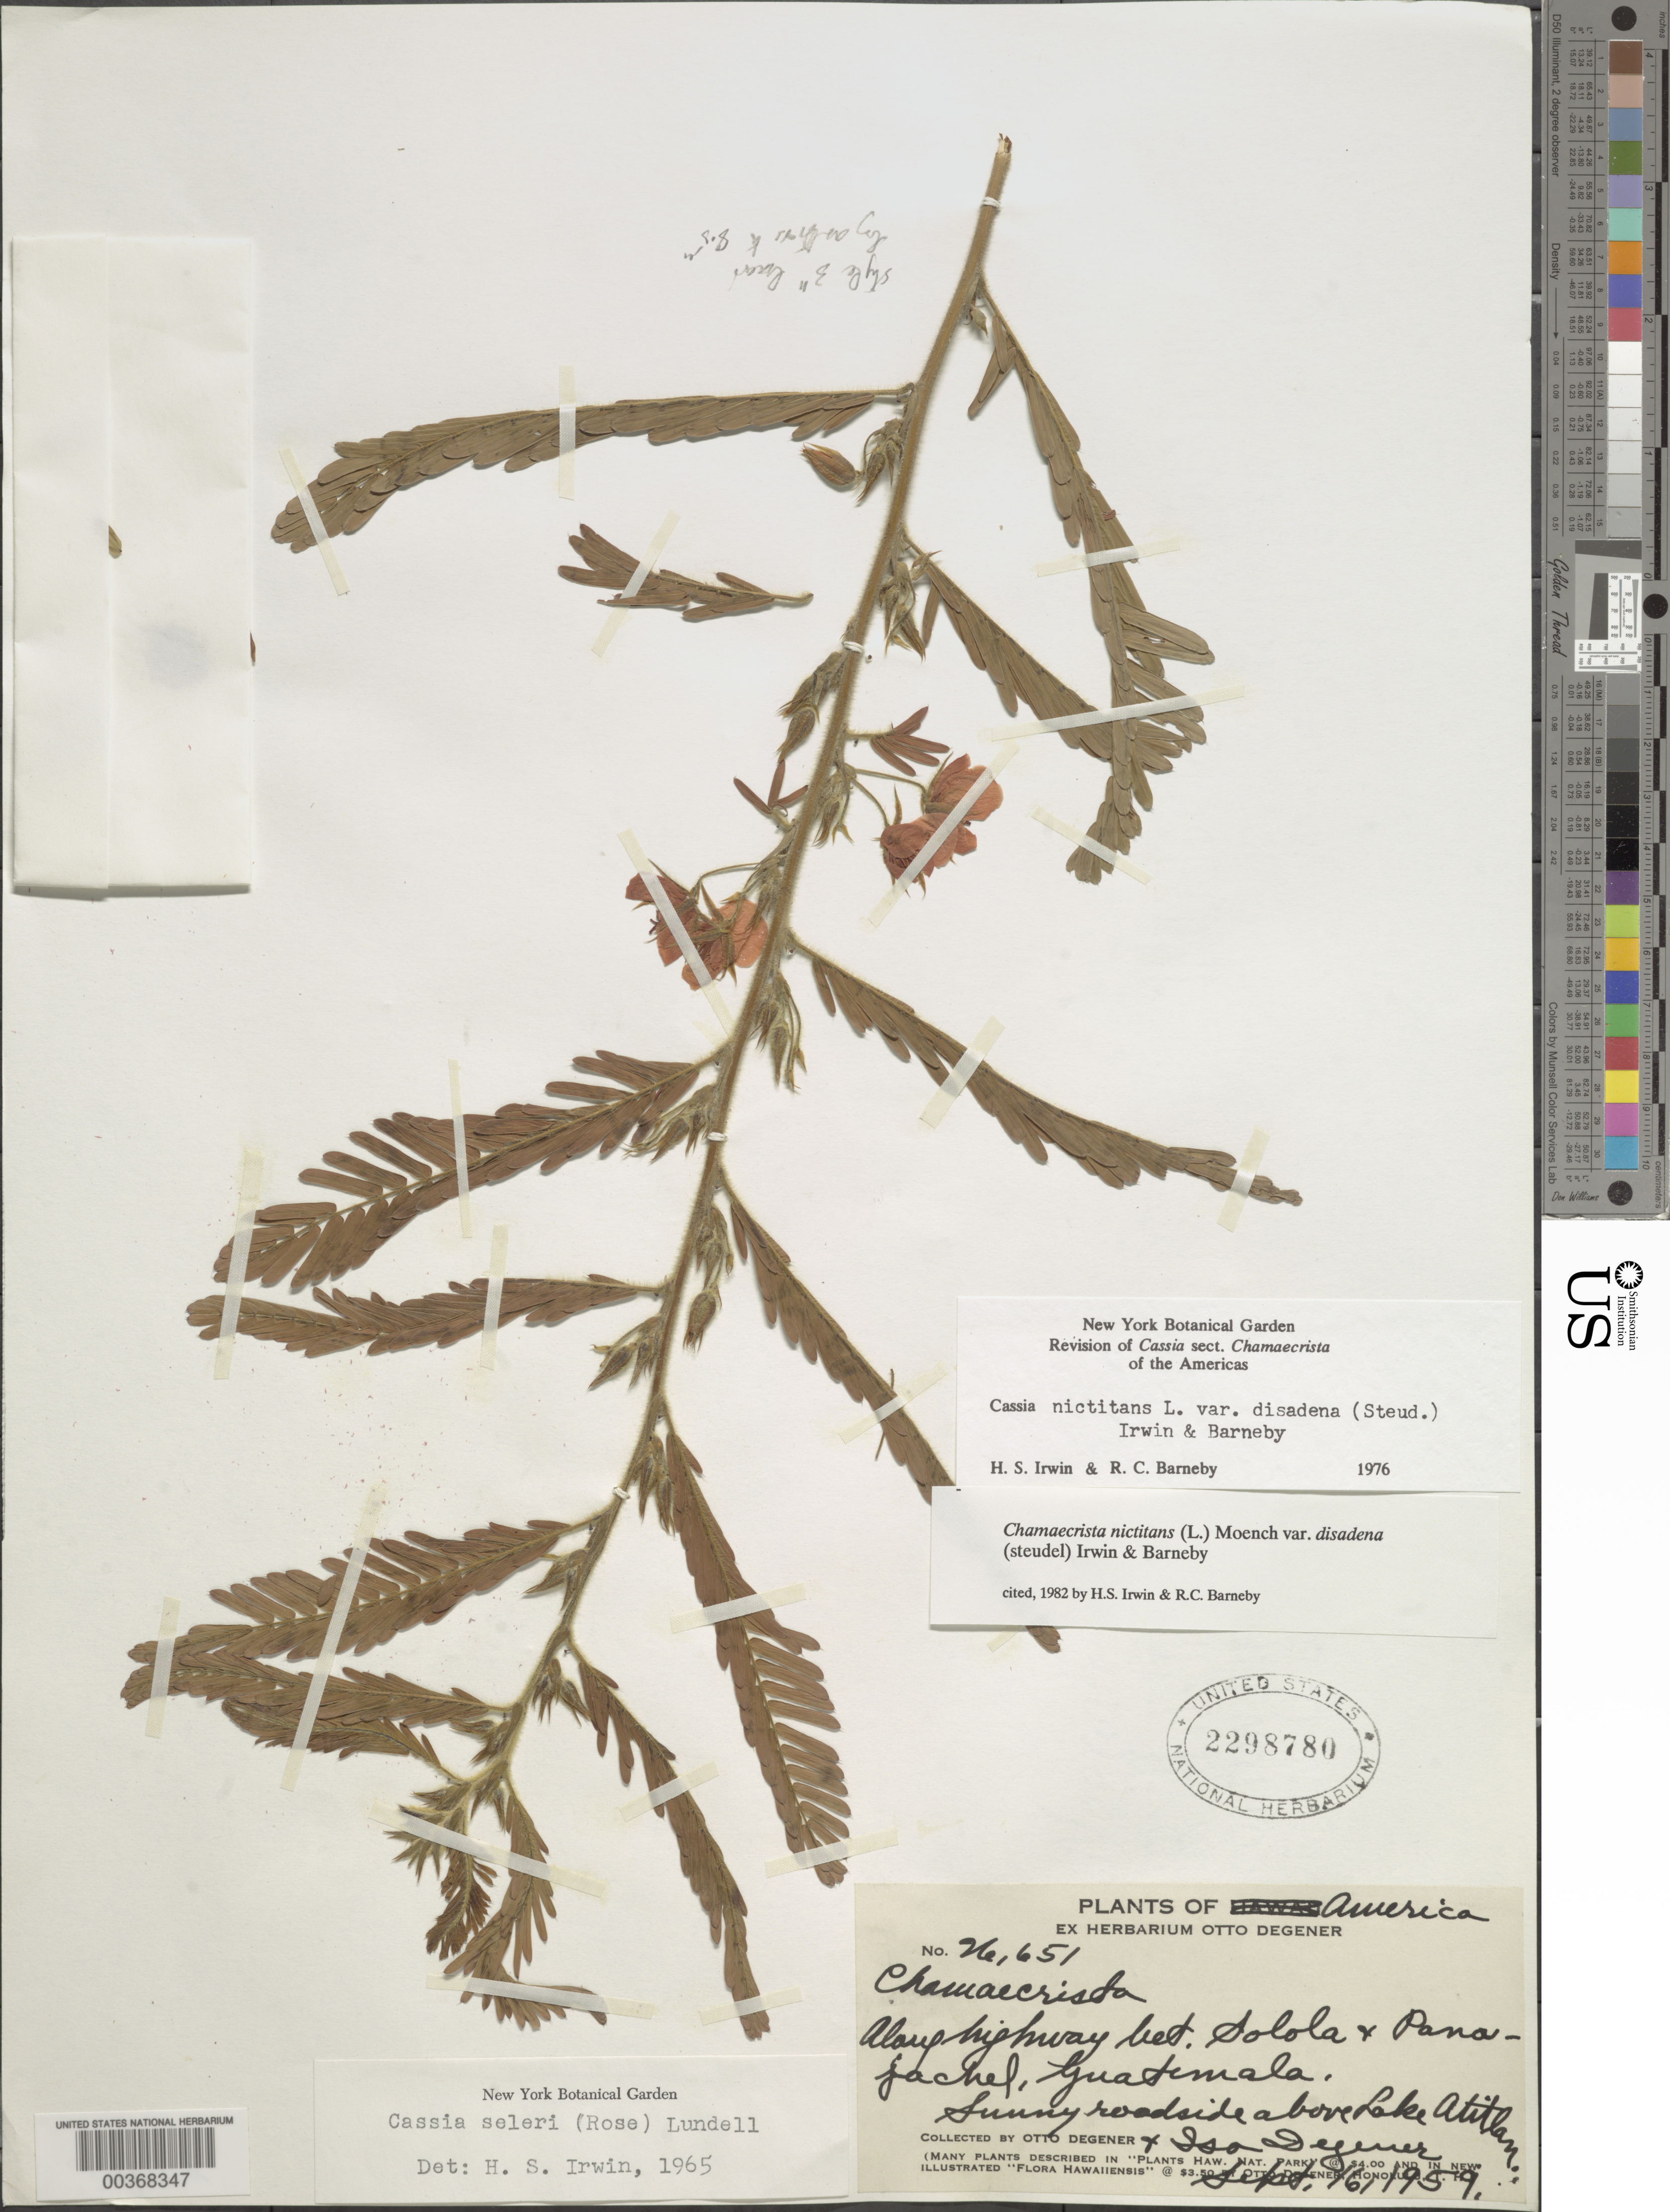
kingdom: Plantae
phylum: Tracheophyta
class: Magnoliopsida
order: Fabales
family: Fabaceae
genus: Chamaecrista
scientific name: Chamaecrista nictitans var. disadena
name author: (Steud.) H.S. Irwin & Barneby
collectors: O. Degener & I. Degener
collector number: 26651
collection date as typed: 16 Sep 1959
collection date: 1959-09-16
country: Guatemala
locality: Along highway between Solola and Panajachel.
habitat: Sunny roadside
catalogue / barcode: US 2298780